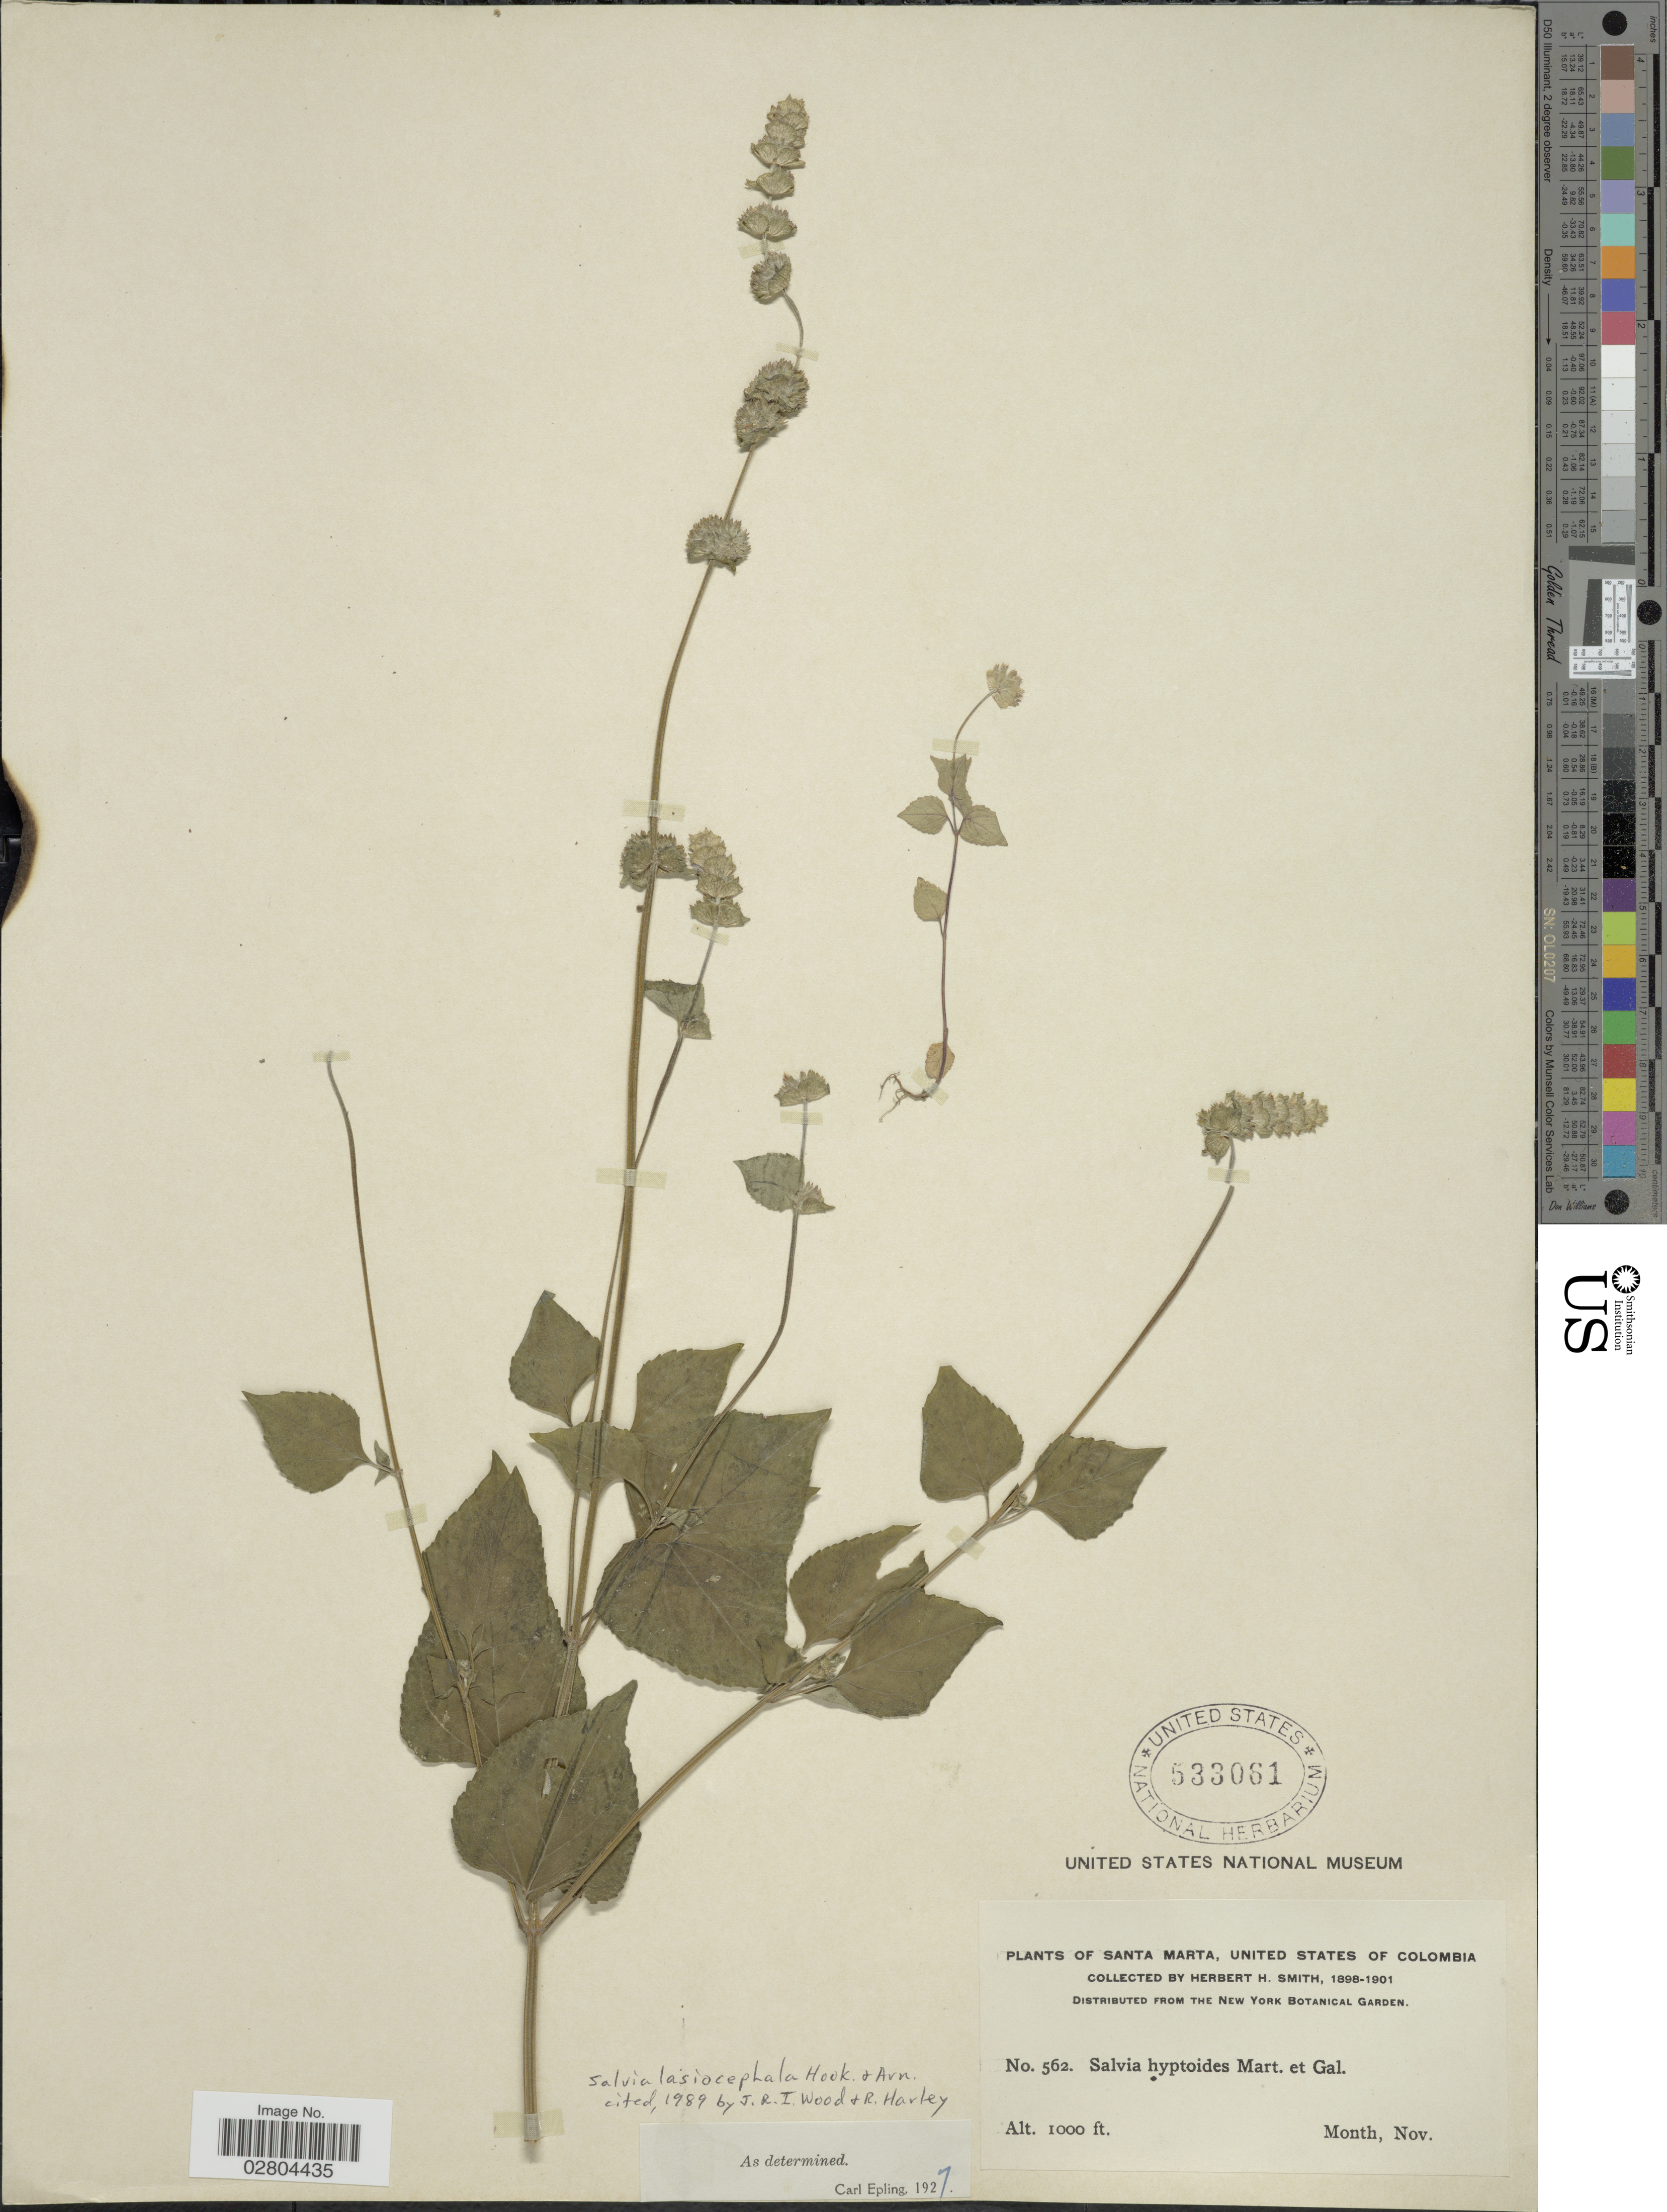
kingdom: Plantae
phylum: Tracheophyta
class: Magnoliopsida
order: Lamiales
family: Lamiaceae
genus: Salvia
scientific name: Salvia lasiocephala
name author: Hook. & Arn.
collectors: Herbert H. Smith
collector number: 562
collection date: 1898-11/1901-11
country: Colombia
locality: Santa Marta, United States of Colombia.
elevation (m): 305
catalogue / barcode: US 533061